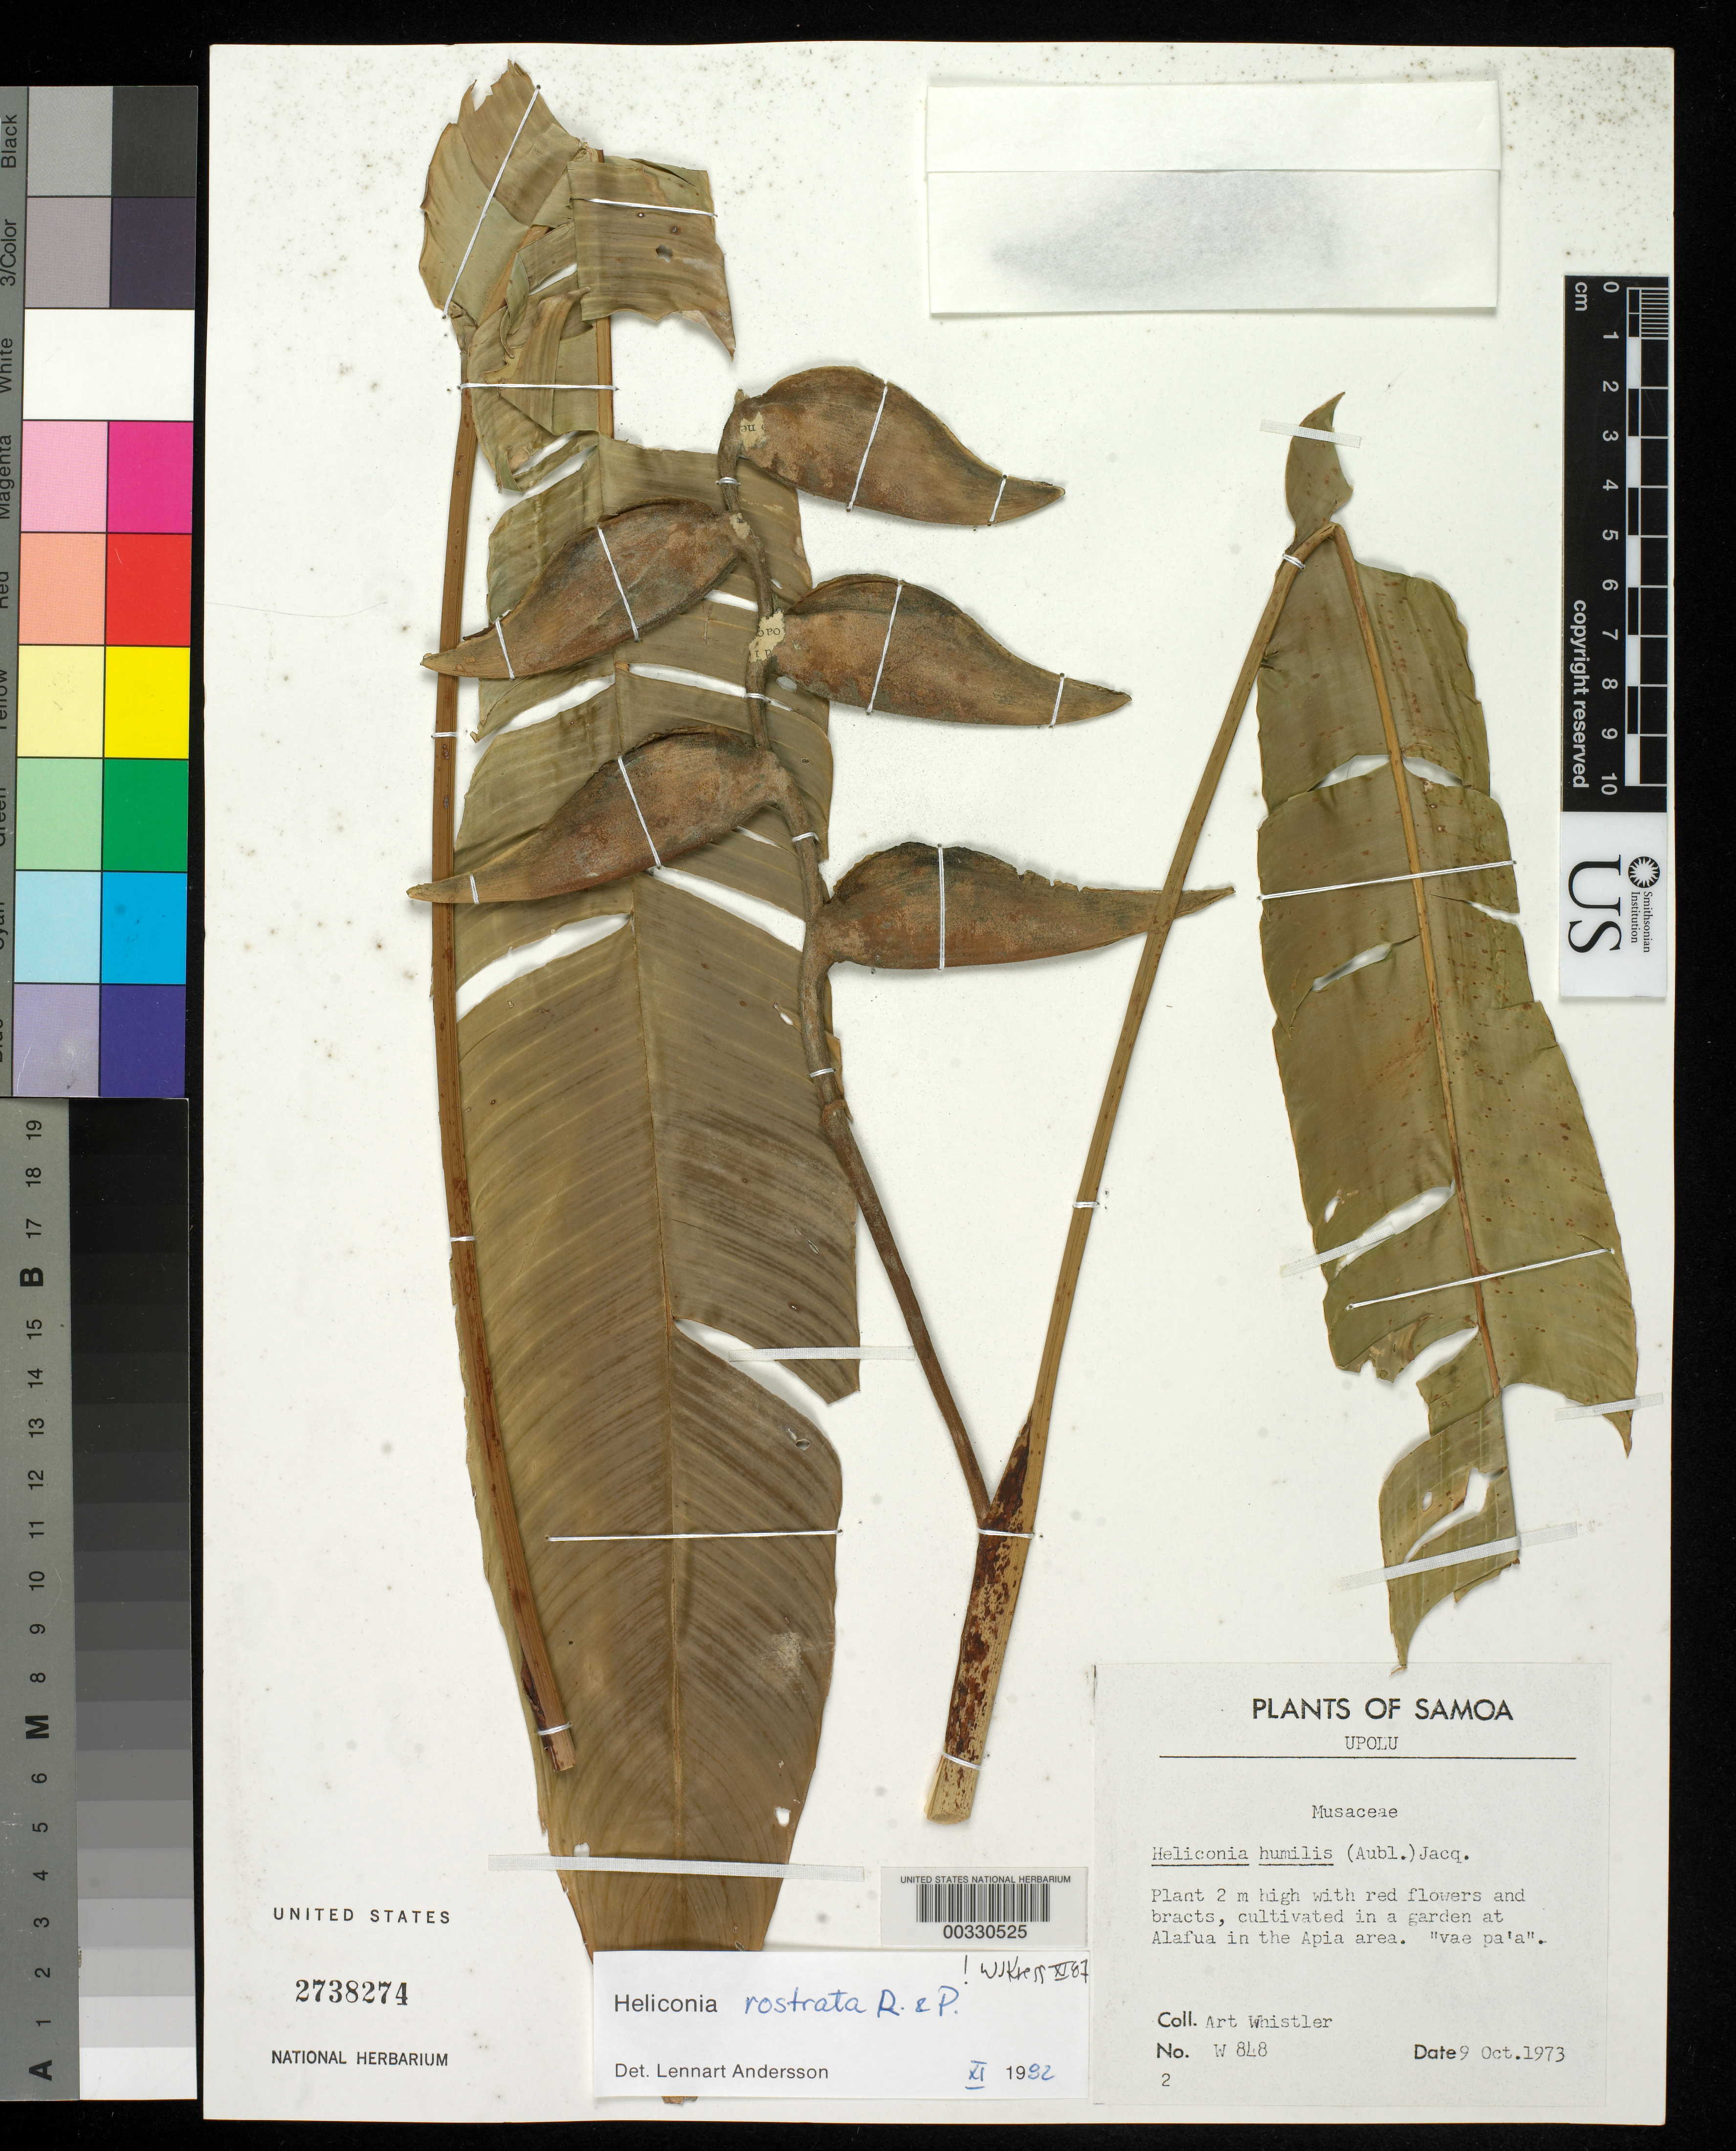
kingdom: Plantae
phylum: Tracheophyta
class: Liliopsida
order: Zingiberales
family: Heliconiaceae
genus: Heliconia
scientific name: Heliconia rostrata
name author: Ruiz & Pav.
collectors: A. Whistler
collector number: W 848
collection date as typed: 09 Oct 1973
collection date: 1973-10-09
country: Samoa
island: Upolu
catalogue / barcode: US 2738274